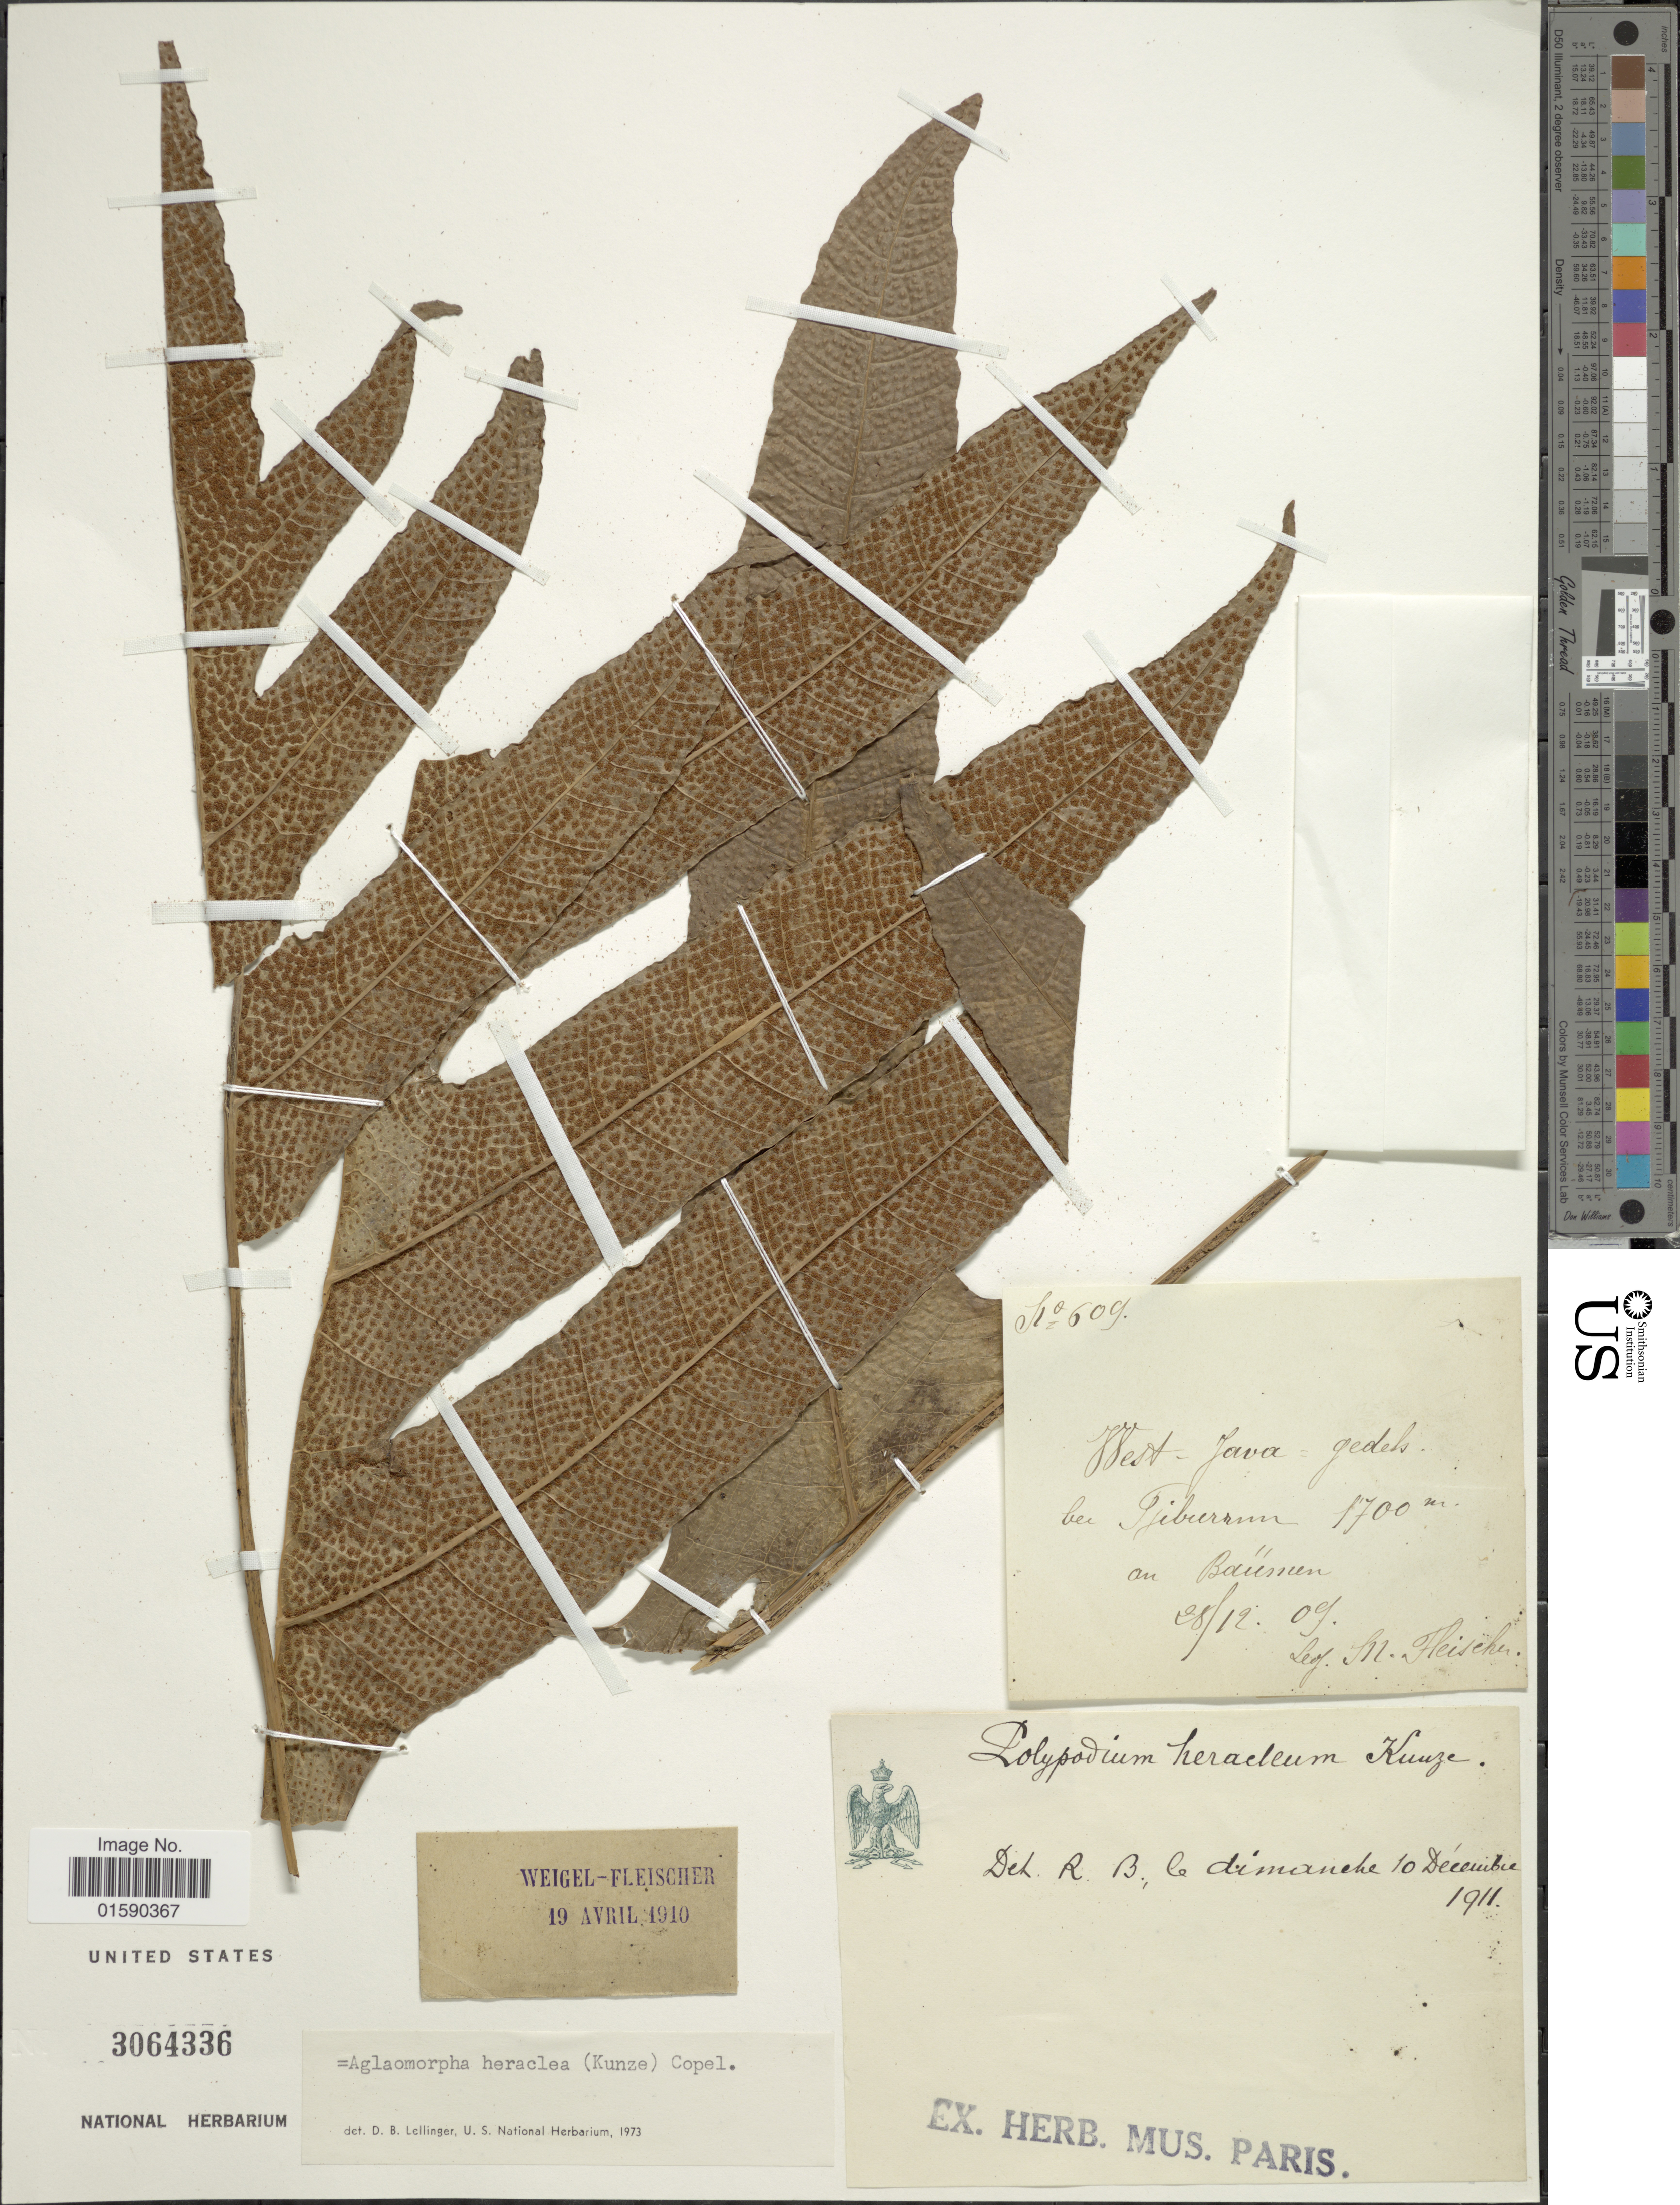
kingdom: Plantae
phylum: Tracheophyta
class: Polypodiopsida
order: Polypodiales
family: Polypodiaceae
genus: Aglaomorpha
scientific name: Aglaomorpha heraclea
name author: (Kunze) Copel.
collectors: M. Fleischer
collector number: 609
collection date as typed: Transcribed d/m/y: 28/12/9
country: Indonesia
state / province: Java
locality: West Java: gedeh bei Tjiburrum. [interpreted]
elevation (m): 1700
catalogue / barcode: US 3064336